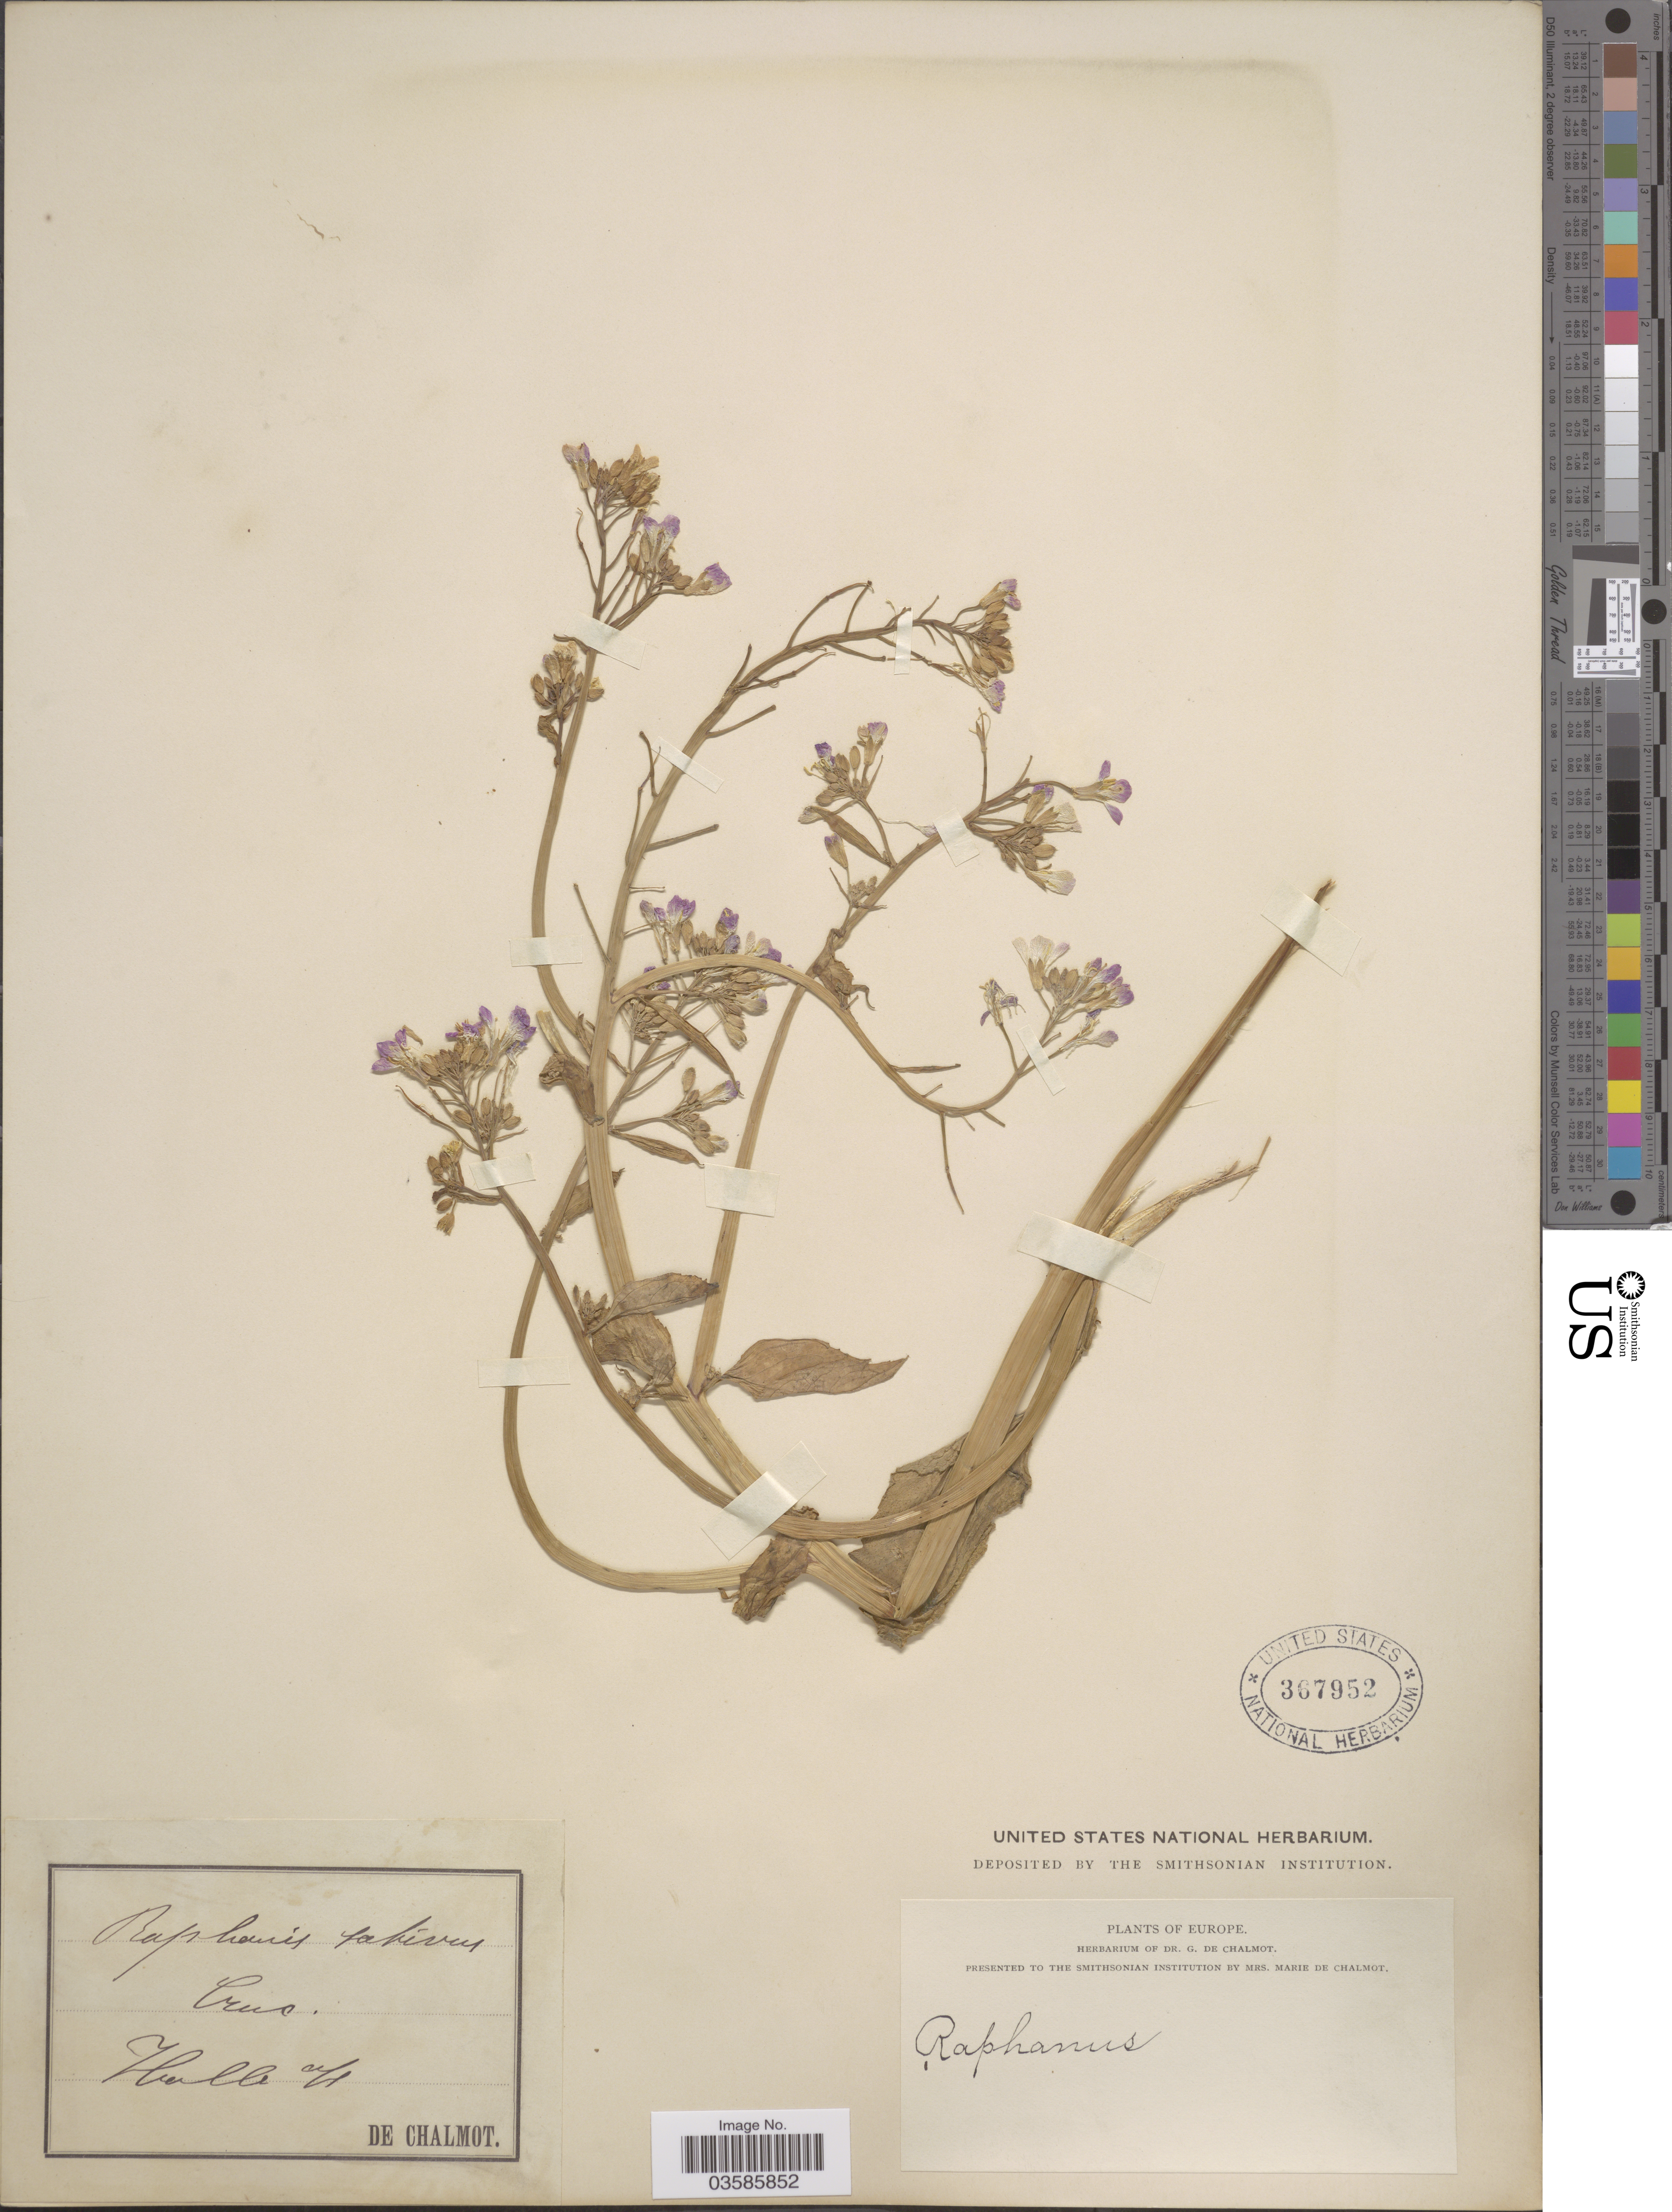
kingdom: Plantae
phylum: Tracheophyta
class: Magnoliopsida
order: Brassicales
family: Brassicaceae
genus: Raphanus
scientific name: Raphanus sativus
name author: L.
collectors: G. de Chalmot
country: Germany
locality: Europe. Halle a/t [interpreted]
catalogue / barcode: US 367952